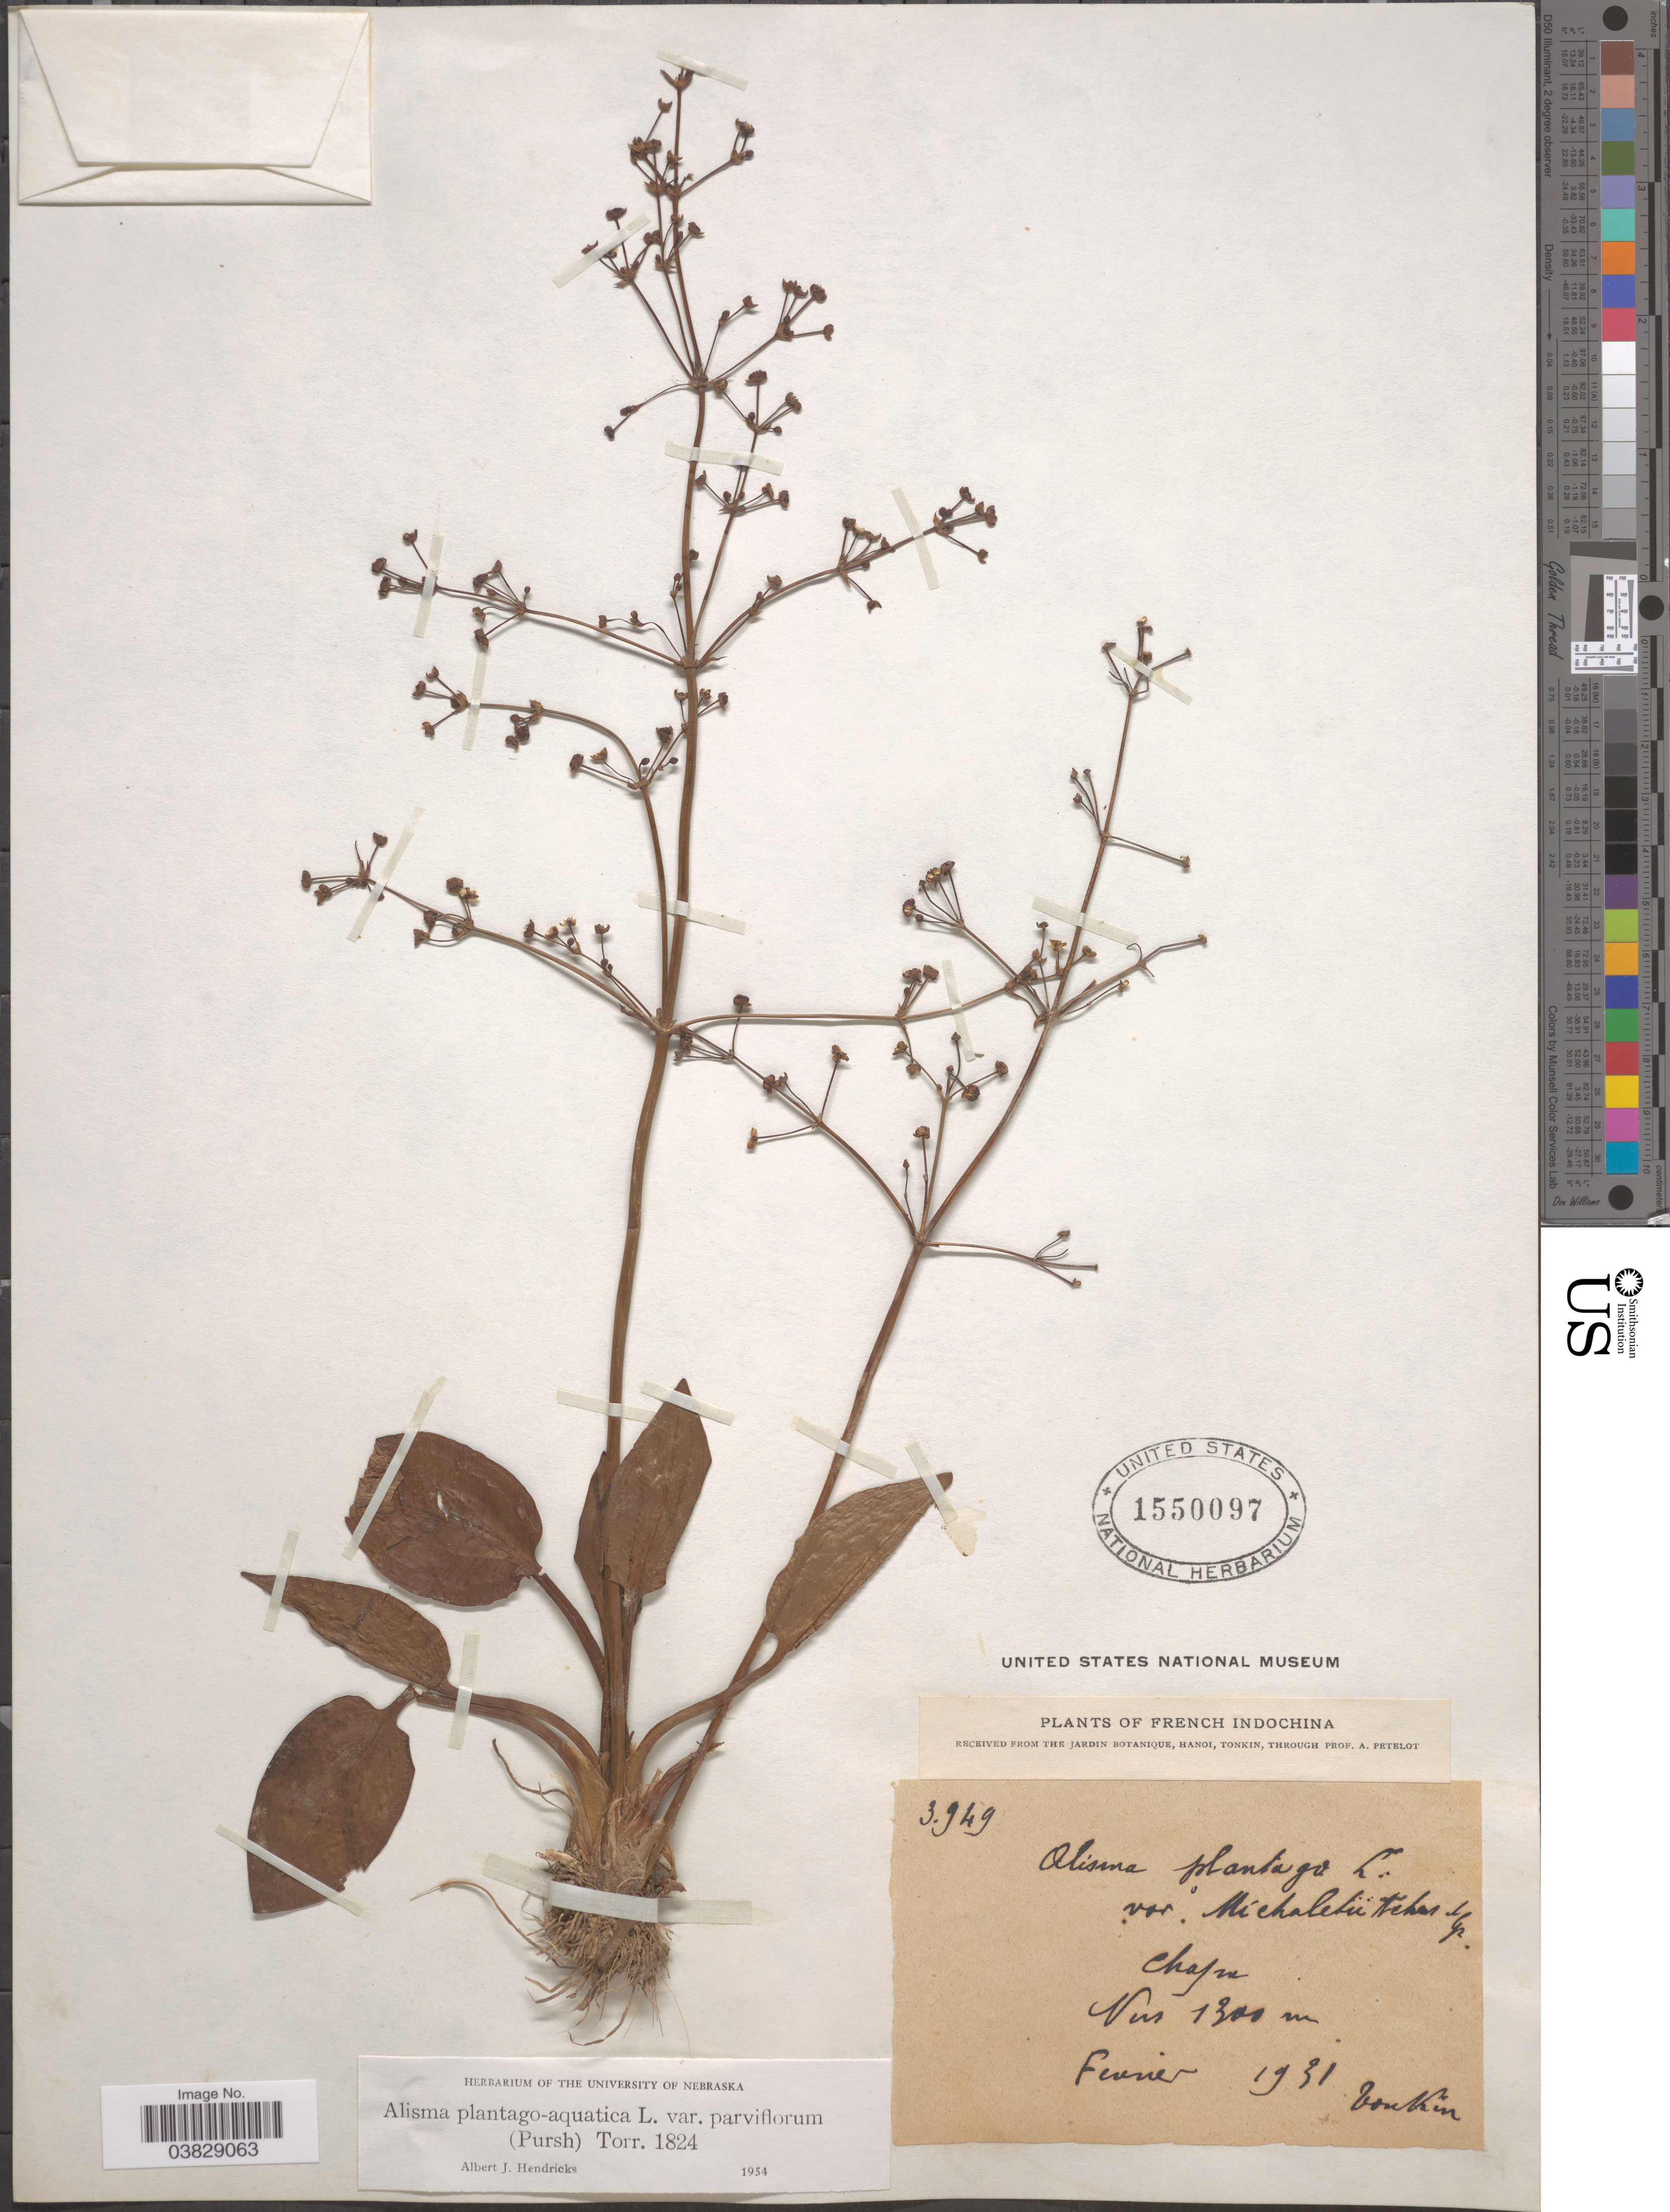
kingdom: Plantae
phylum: Tracheophyta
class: Liliopsida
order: Alismatales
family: Alismataceae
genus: Alisma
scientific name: Alisma plantago-aquatica var. americanum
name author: L.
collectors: P. A. Pételot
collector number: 3949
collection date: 1931-02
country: Vietnam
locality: French Indochina. Chapa.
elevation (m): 1300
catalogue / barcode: US 1550097